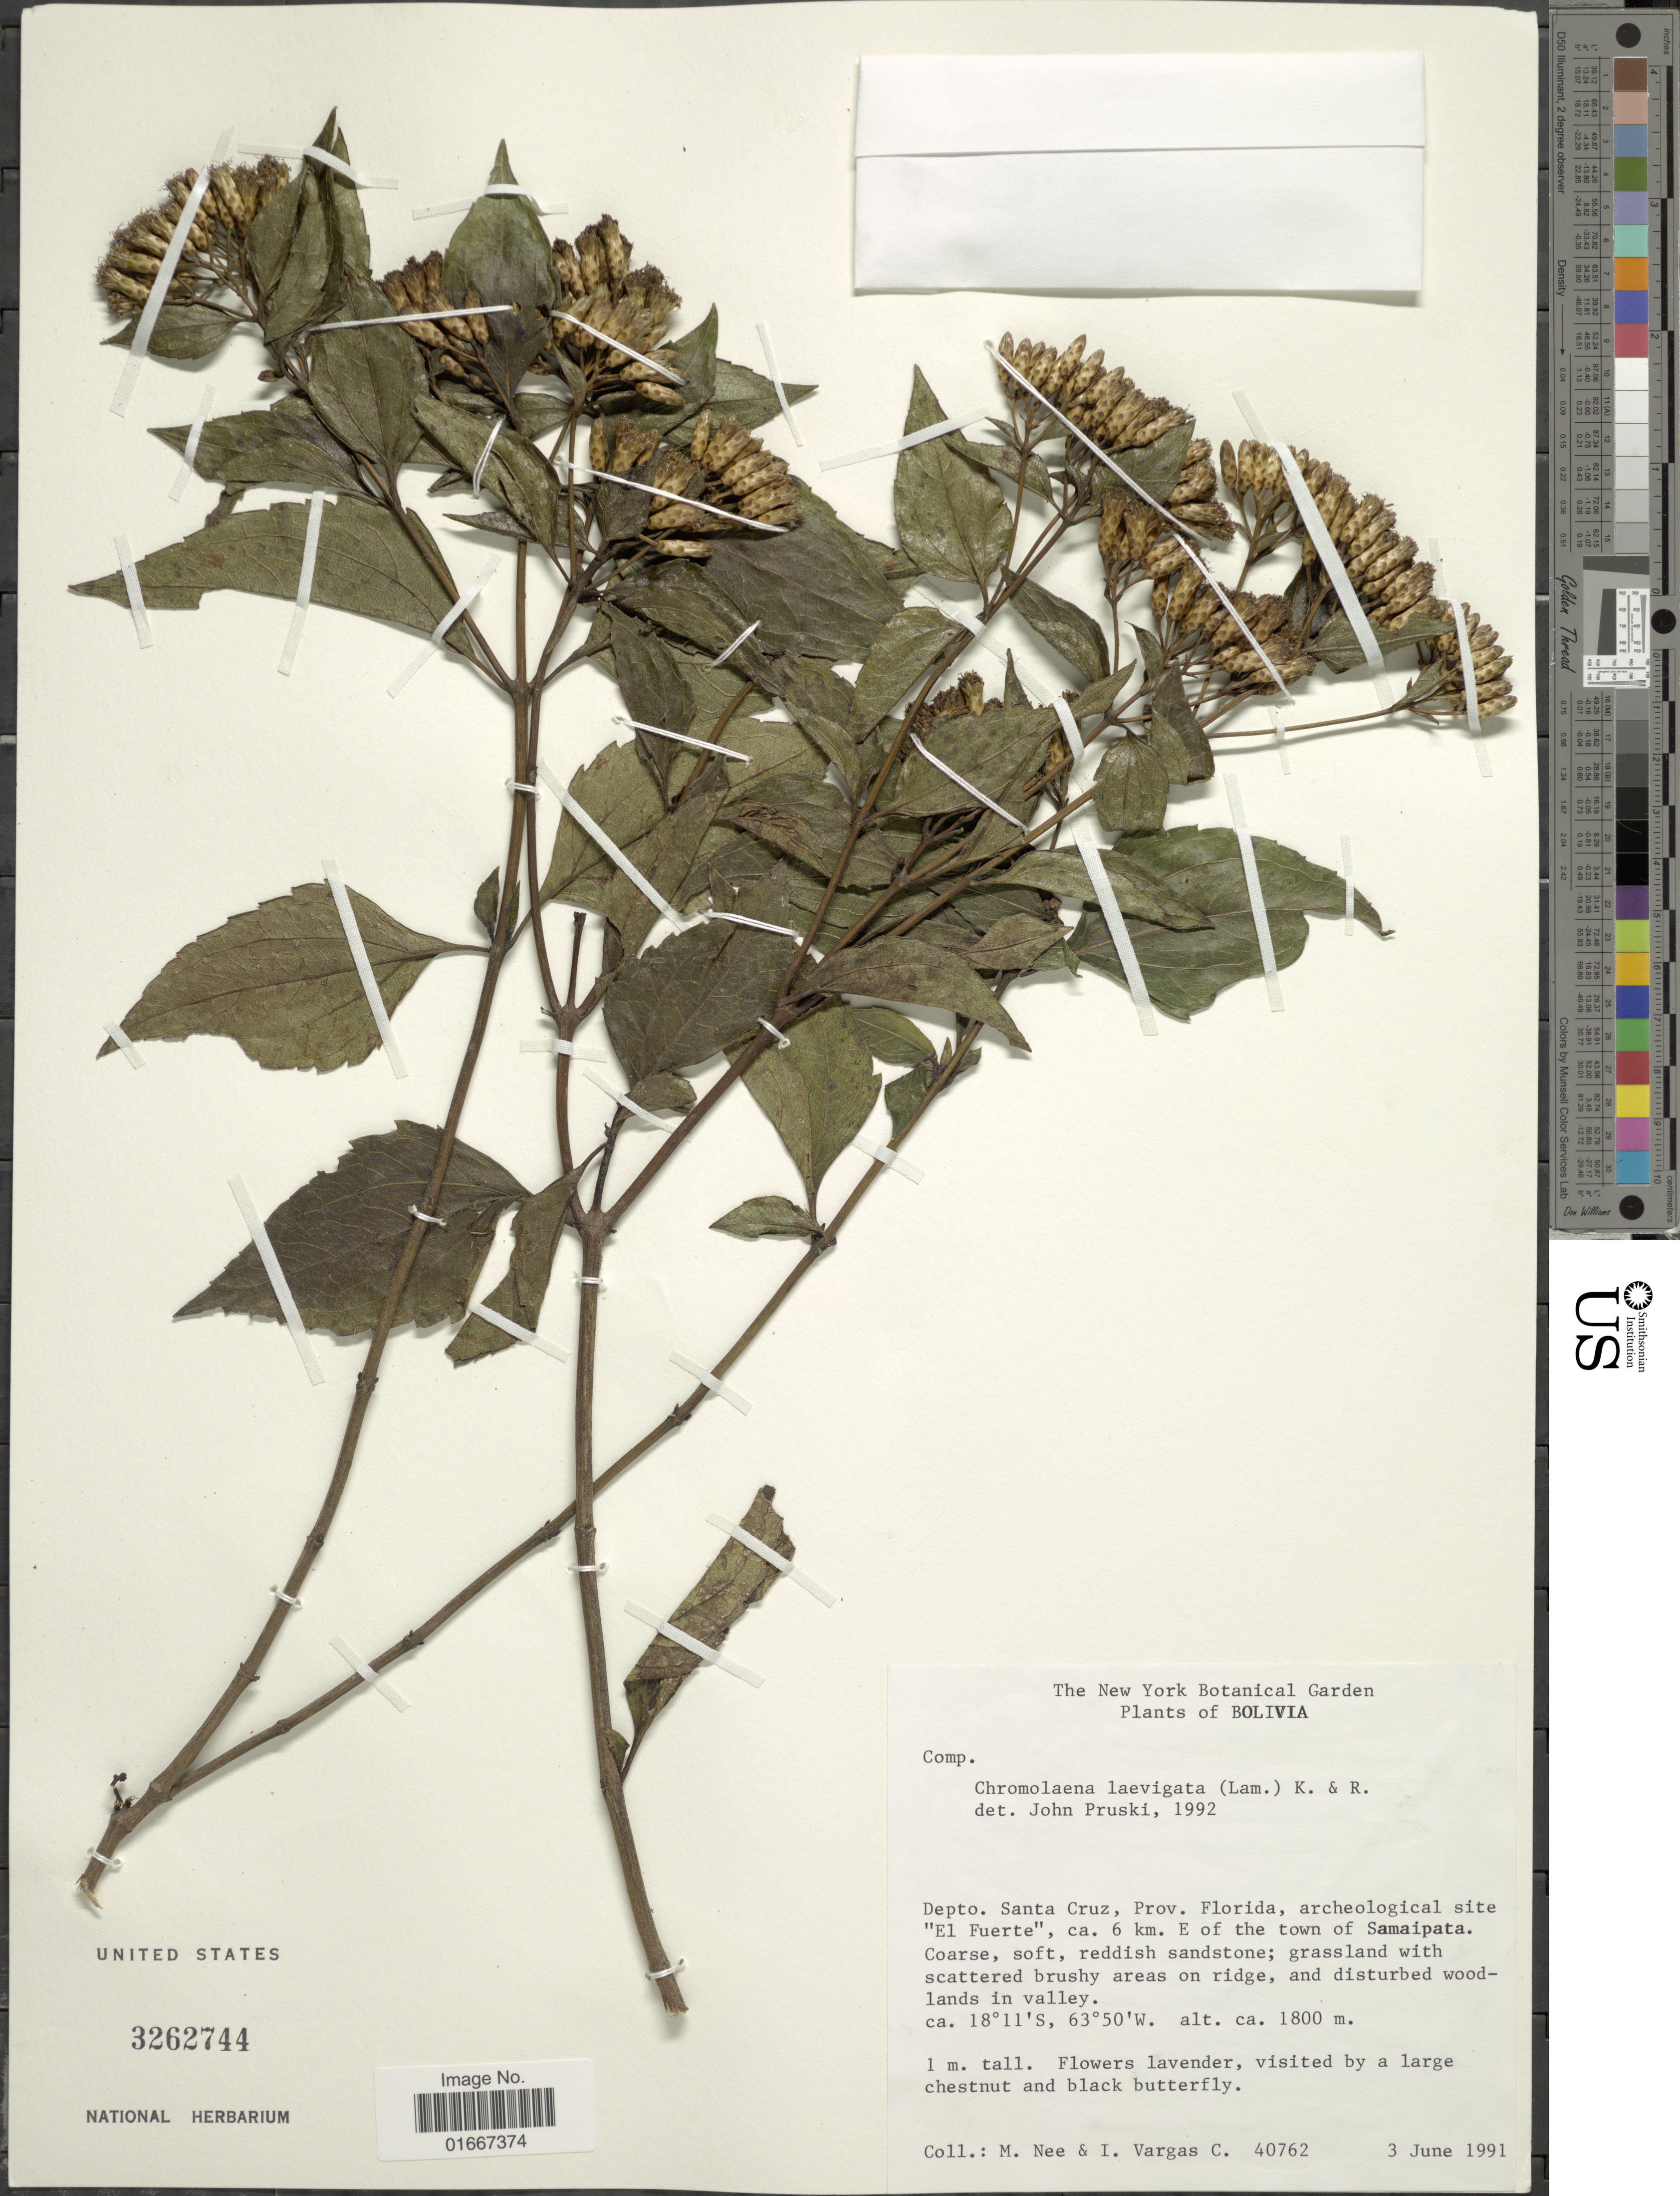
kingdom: Plantae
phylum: Tracheophyta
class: Magnoliopsida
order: Asterales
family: Asteraceae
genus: Chromolaena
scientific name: Chromolaena laevigata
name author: (Lam.) R.M. King & H. Rob.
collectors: M. Nee & C. I. Vargas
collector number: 40762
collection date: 1991-06-03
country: Bolivia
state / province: Santa Cruz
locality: Prov. Florida, archeological site "El Fuerte", ca 6 km. E of the town of Samaipata.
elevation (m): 1800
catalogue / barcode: US 3262744